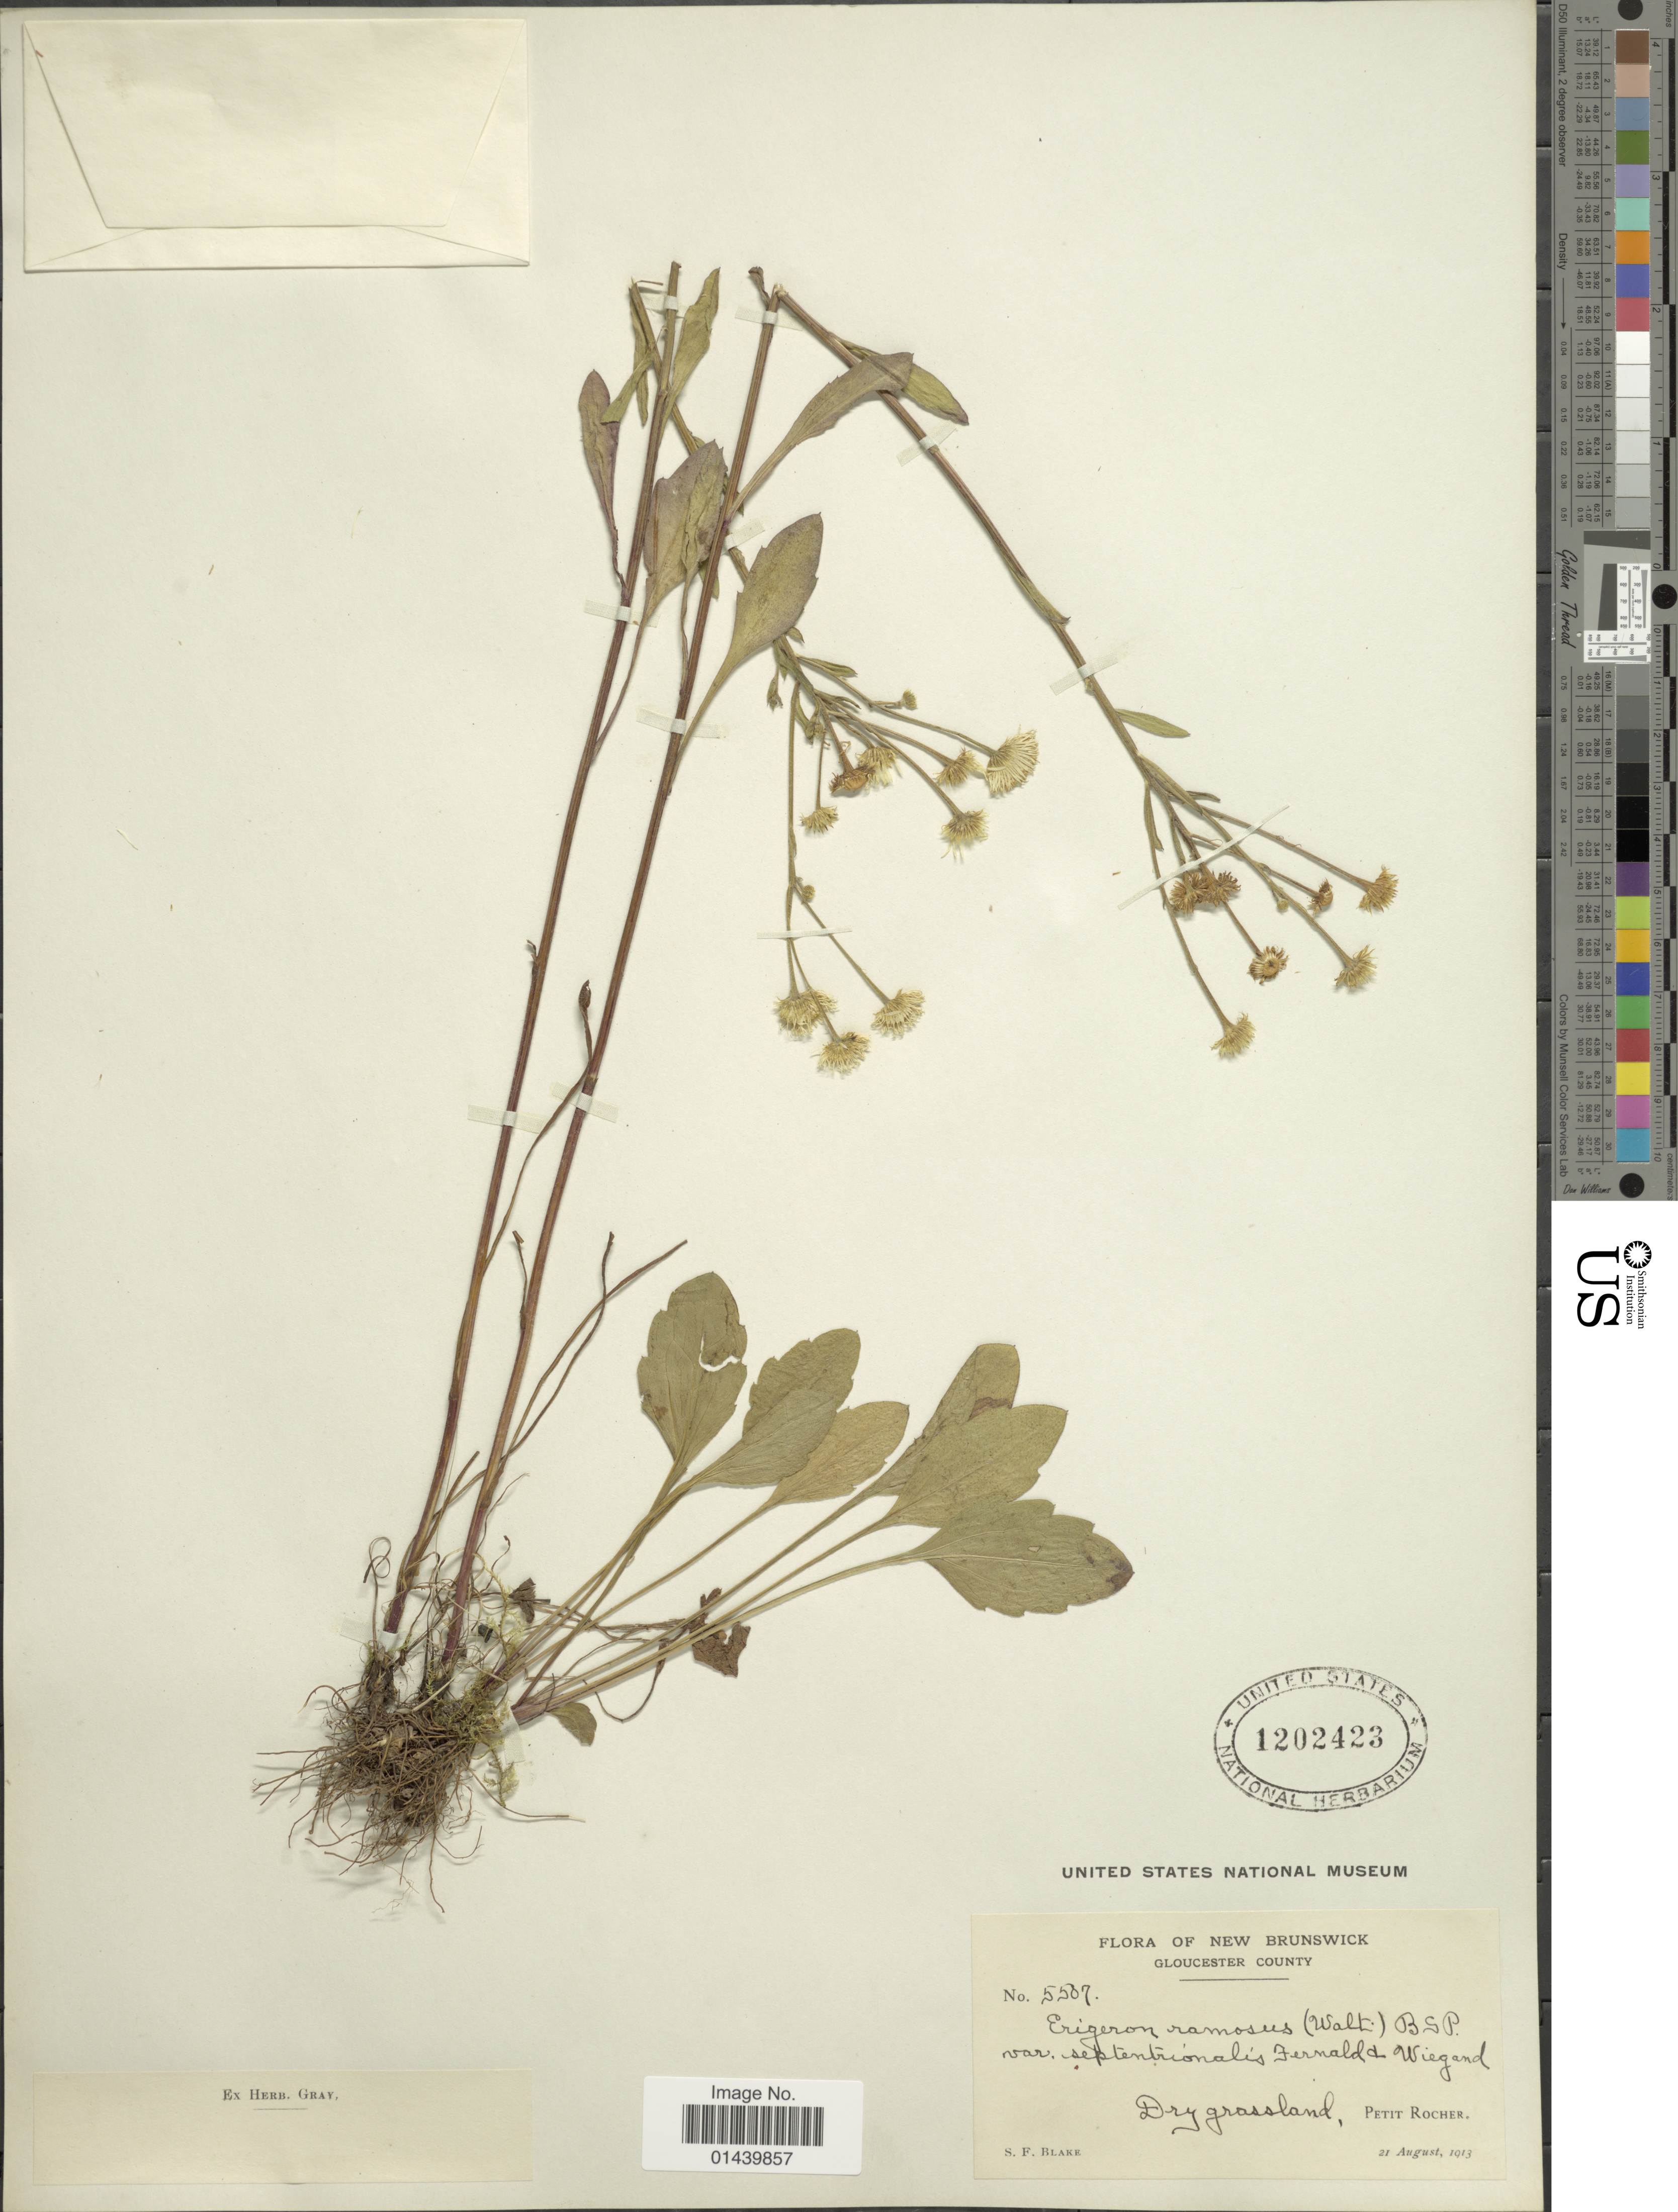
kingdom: Plantae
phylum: Tracheophyta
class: Magnoliopsida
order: Asterales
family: Asteraceae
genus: Erigeron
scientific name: Erigeron strigosus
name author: Muhl. ex Willd.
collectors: S. Blake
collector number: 5507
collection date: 1913-08-21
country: Canada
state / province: New Brunswick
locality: Gloucester County. Petit Rocher.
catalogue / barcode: US 1202423